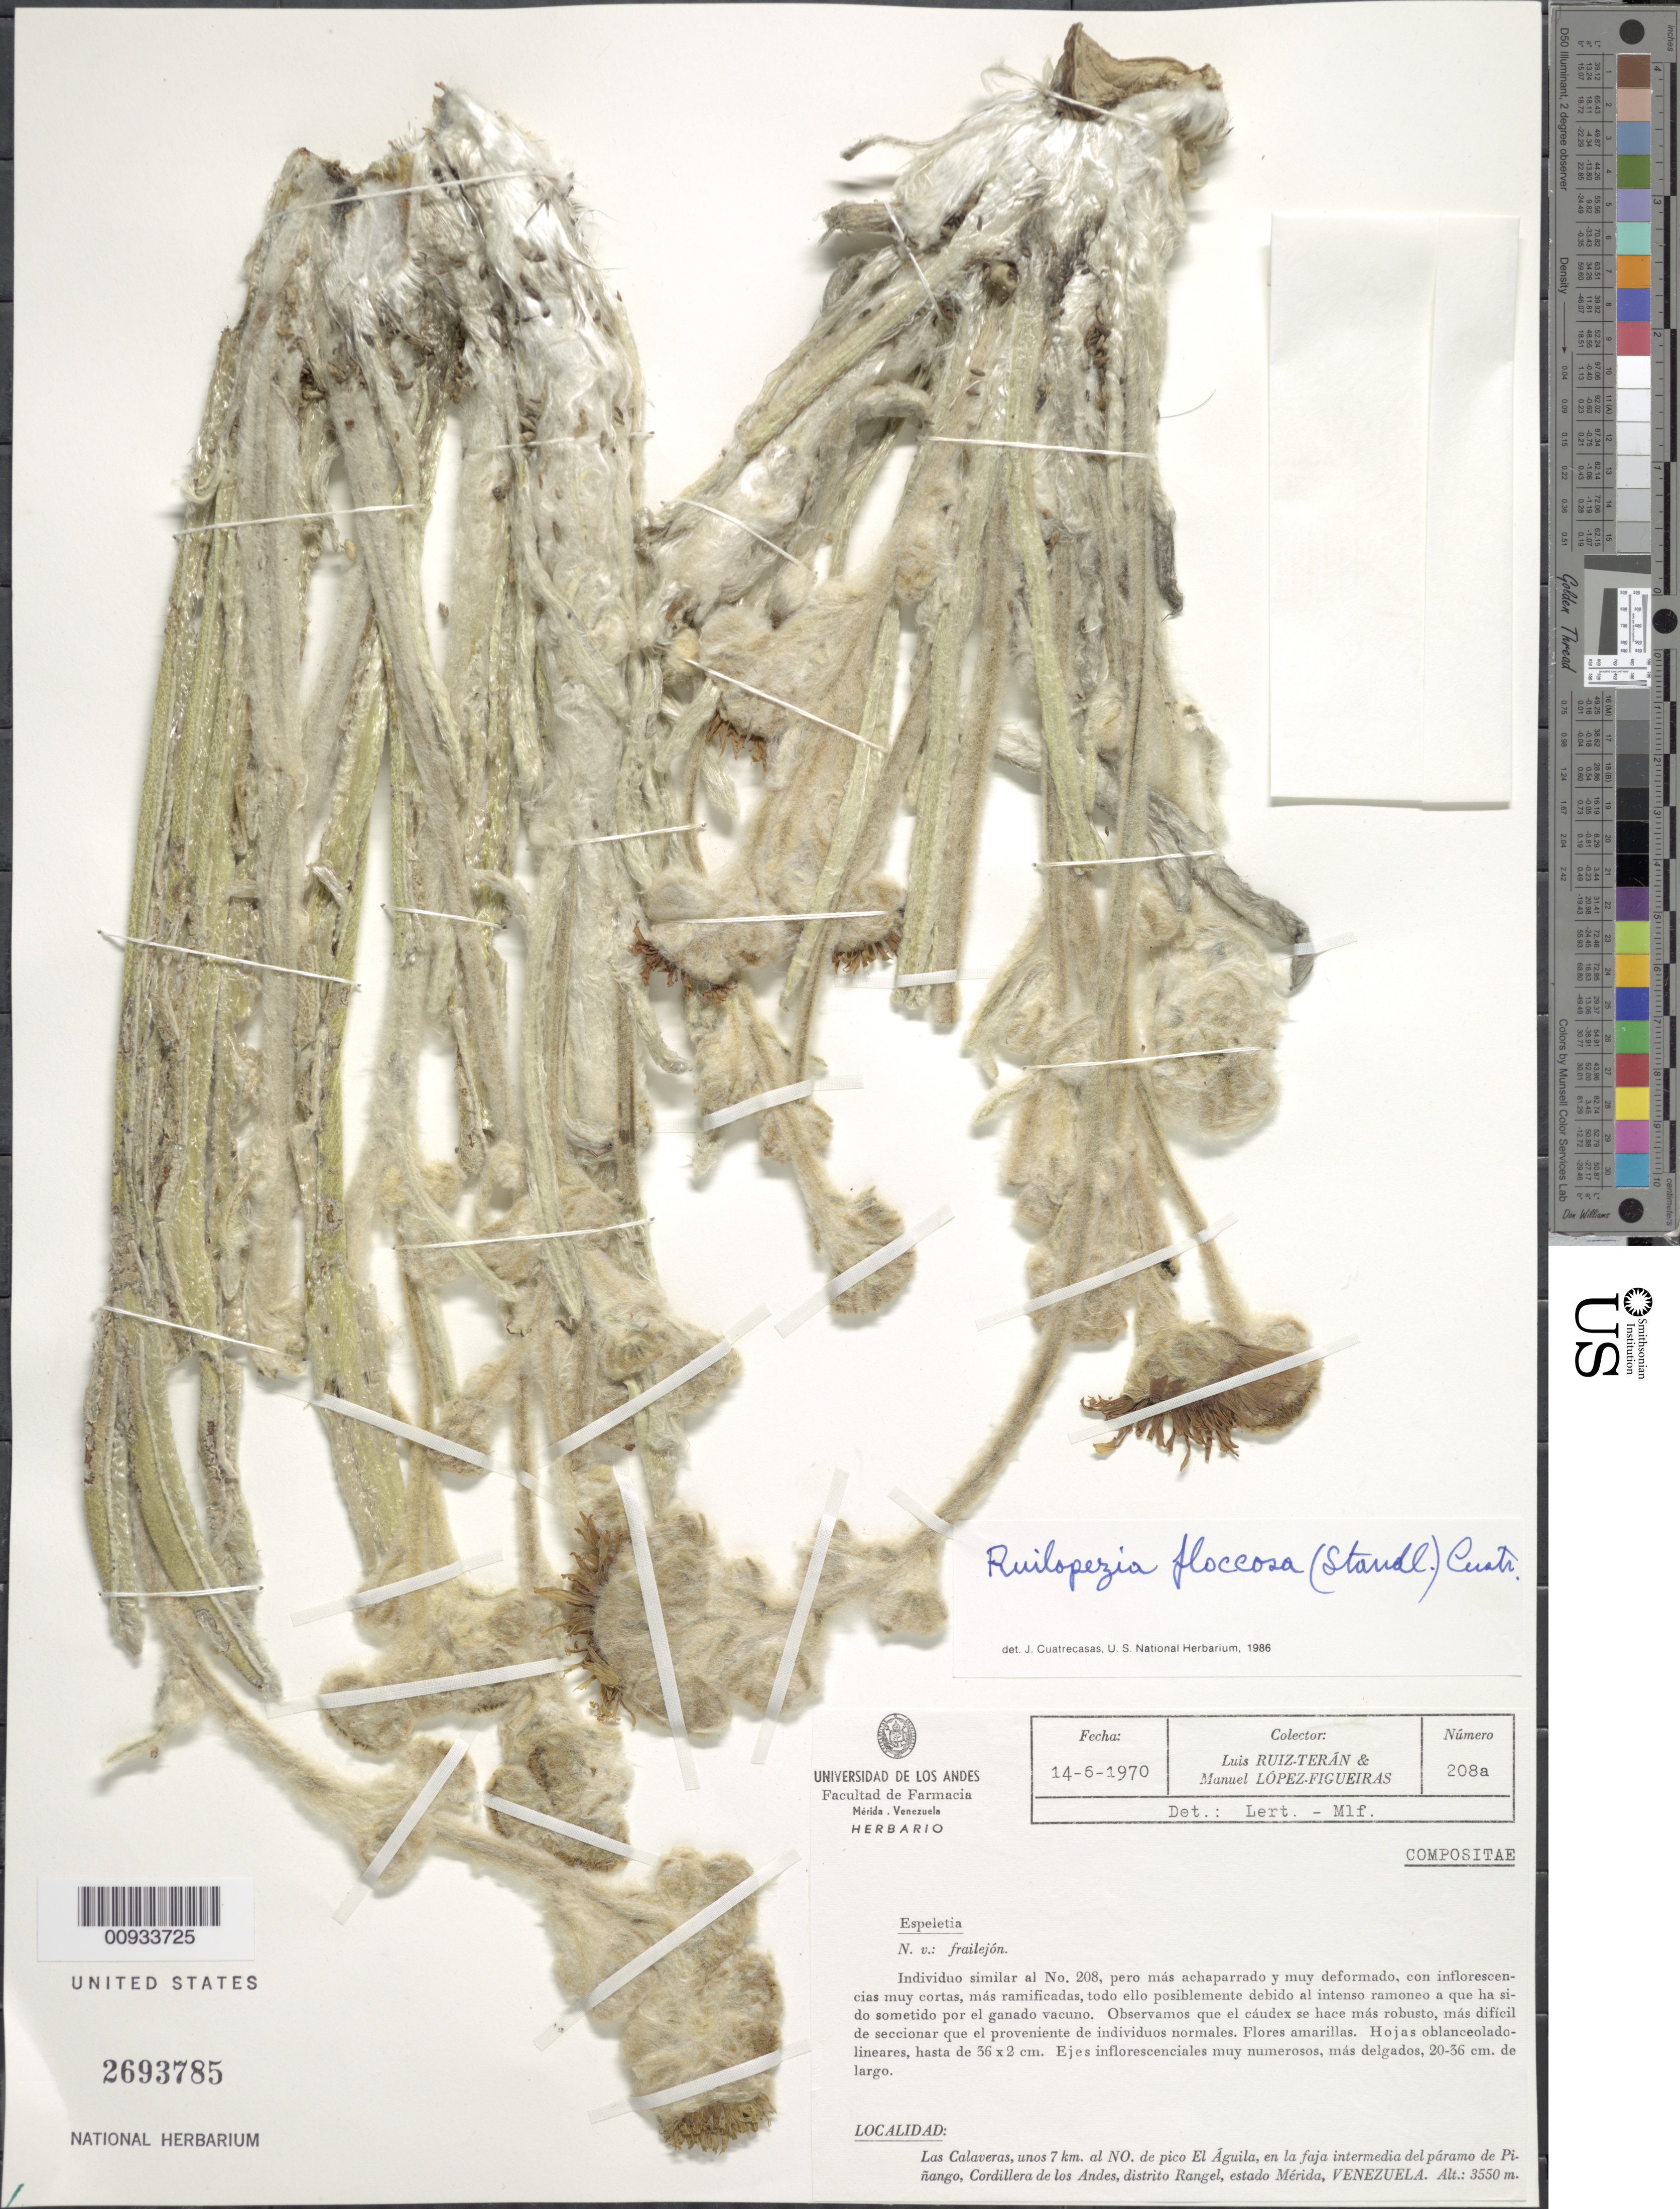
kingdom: Plantae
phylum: Tracheophyta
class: Magnoliopsida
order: Asterales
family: Asteraceae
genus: Ruilopezia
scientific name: Ruilopezia floccosa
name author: (Standl.) Cuatrec.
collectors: L. E. Ruíz-Terán & M. López Figueiras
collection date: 1970-06-14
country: Venezuela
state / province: Mérida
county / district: Rangel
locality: Las Calaveras, unos 7 km. al NO. de pico El Águila, en la faja intermedia del páramo de Piñango, Cordillera de los Andes.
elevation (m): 3550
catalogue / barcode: US 2693785